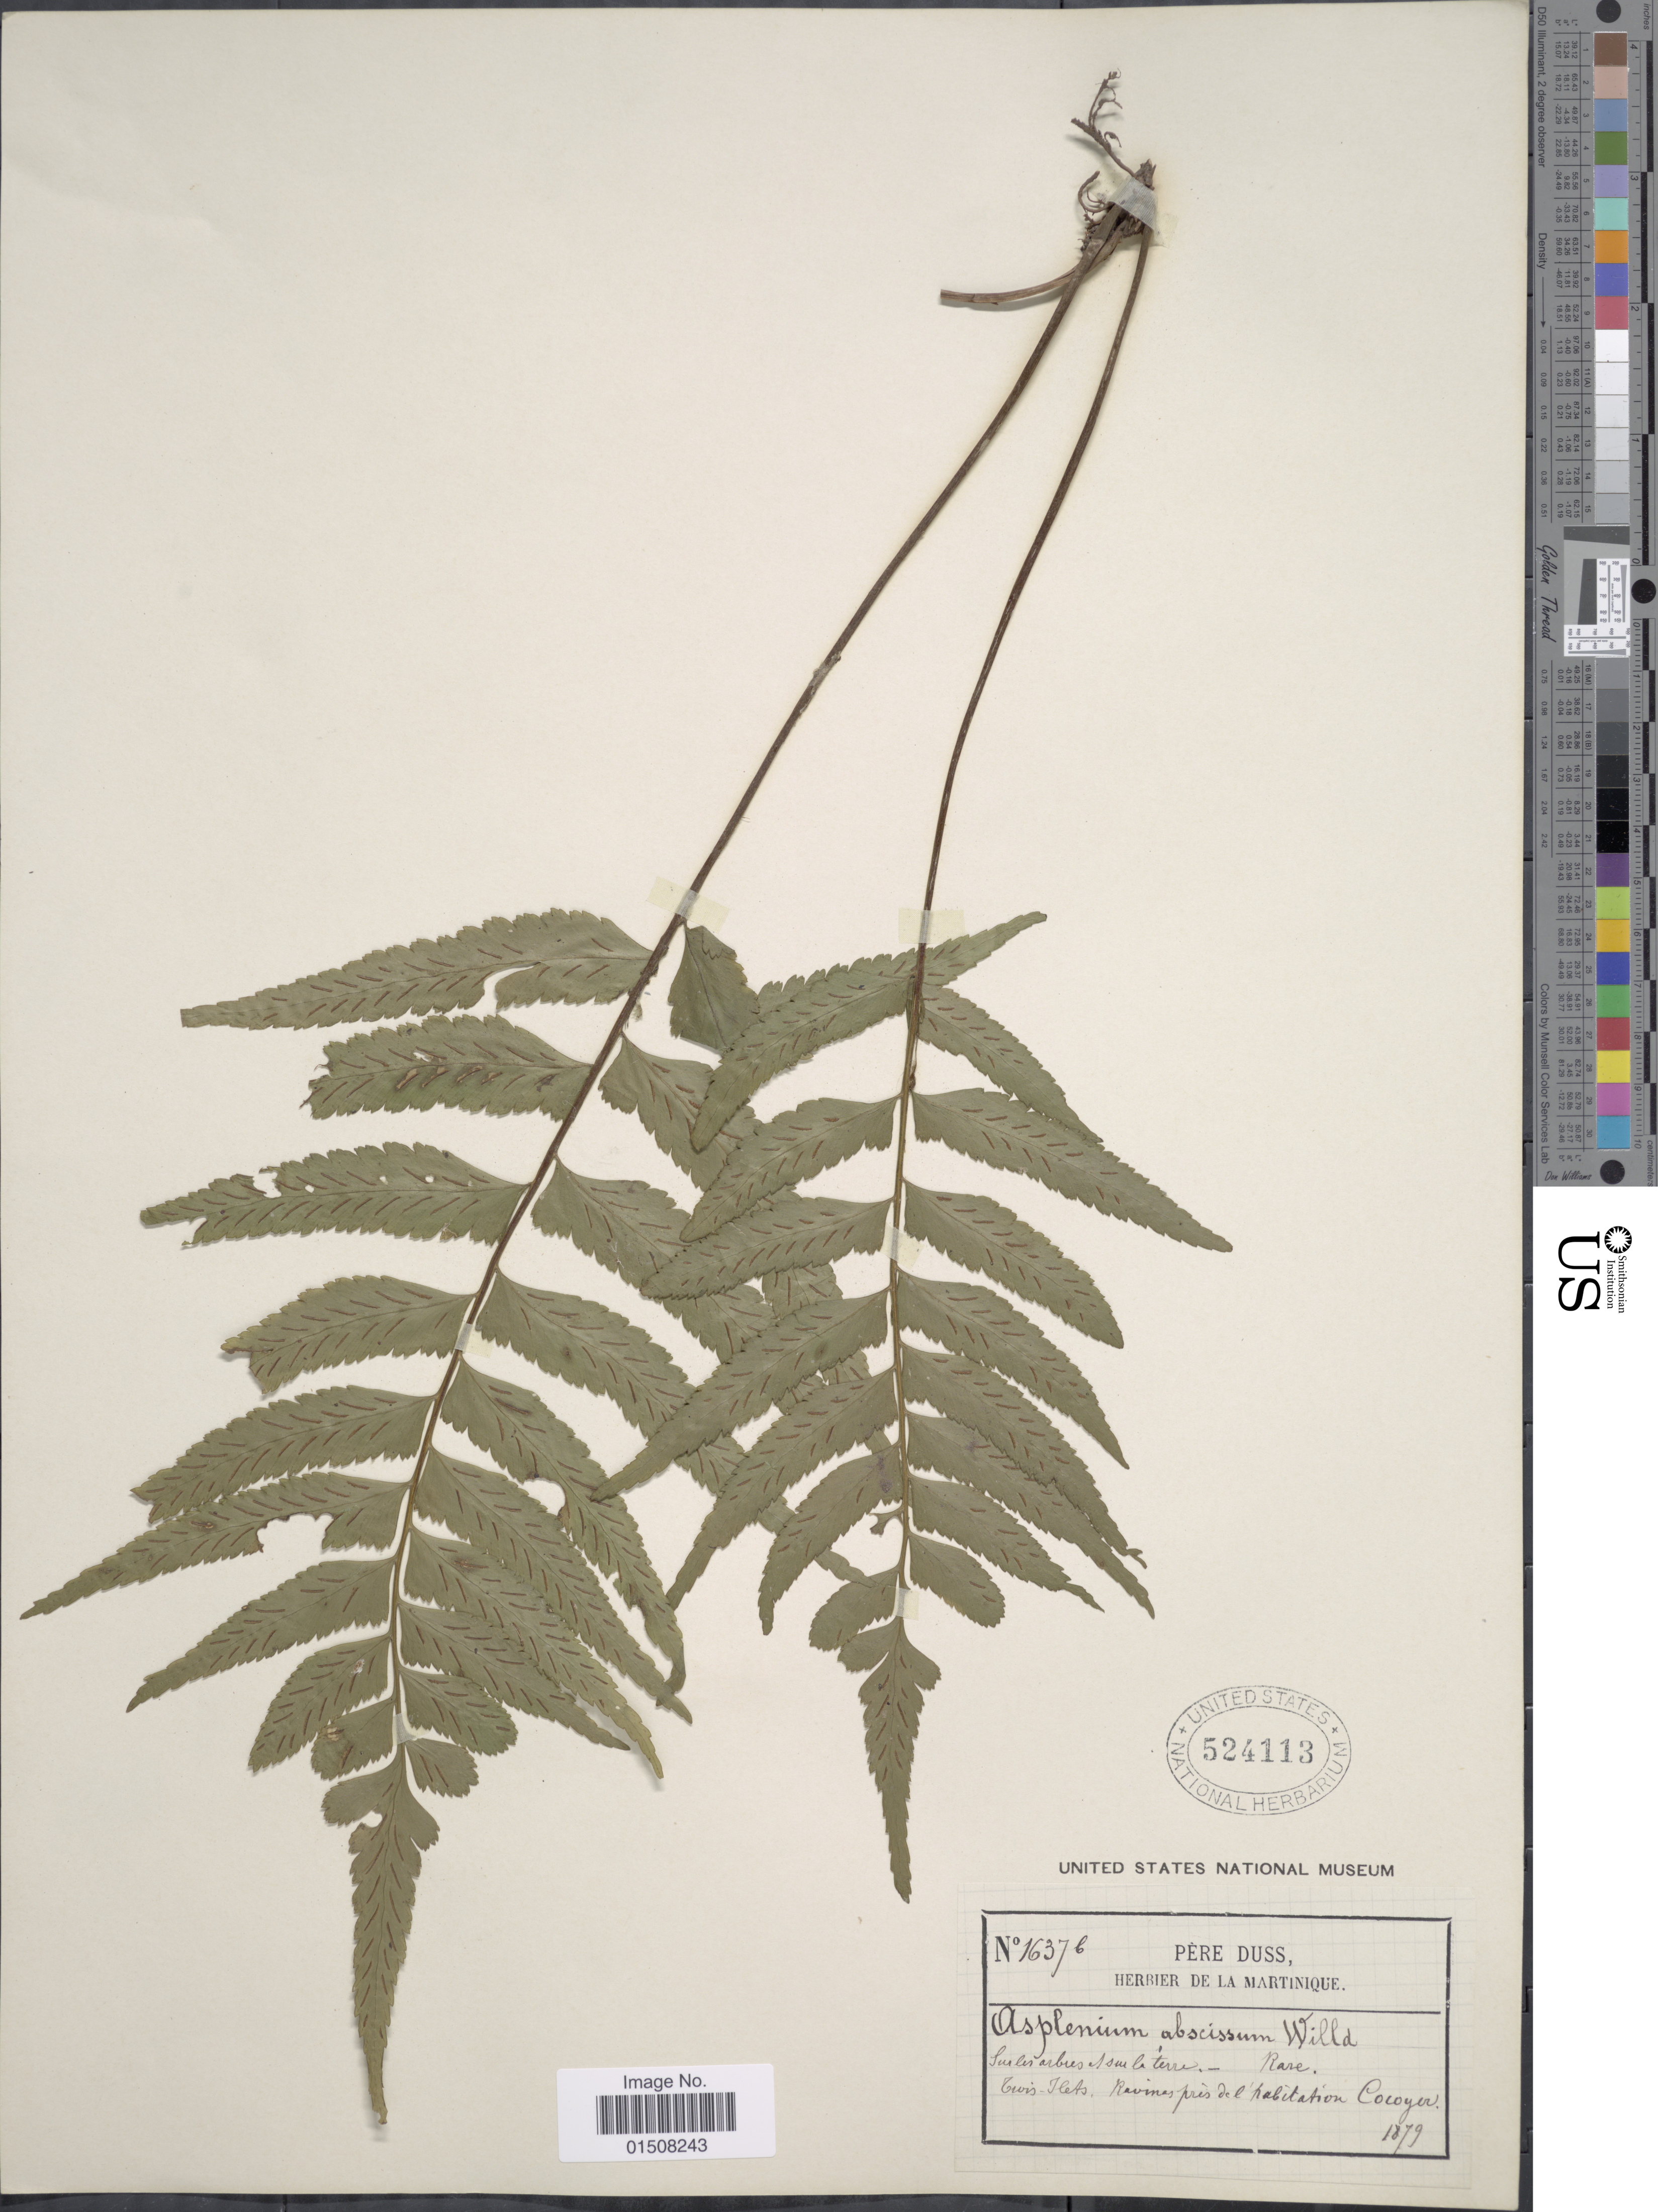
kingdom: Plantae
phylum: Tracheophyta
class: Polypodiopsida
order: Polypodiales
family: Aspleniaceae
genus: Asplenium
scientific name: Asplenium abscissum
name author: Willd.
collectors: Père Duss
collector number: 1637b*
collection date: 1879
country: Martinique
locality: Surler arbes su la terre, Ravines pres del habitation Cocoyer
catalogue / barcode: US 524113